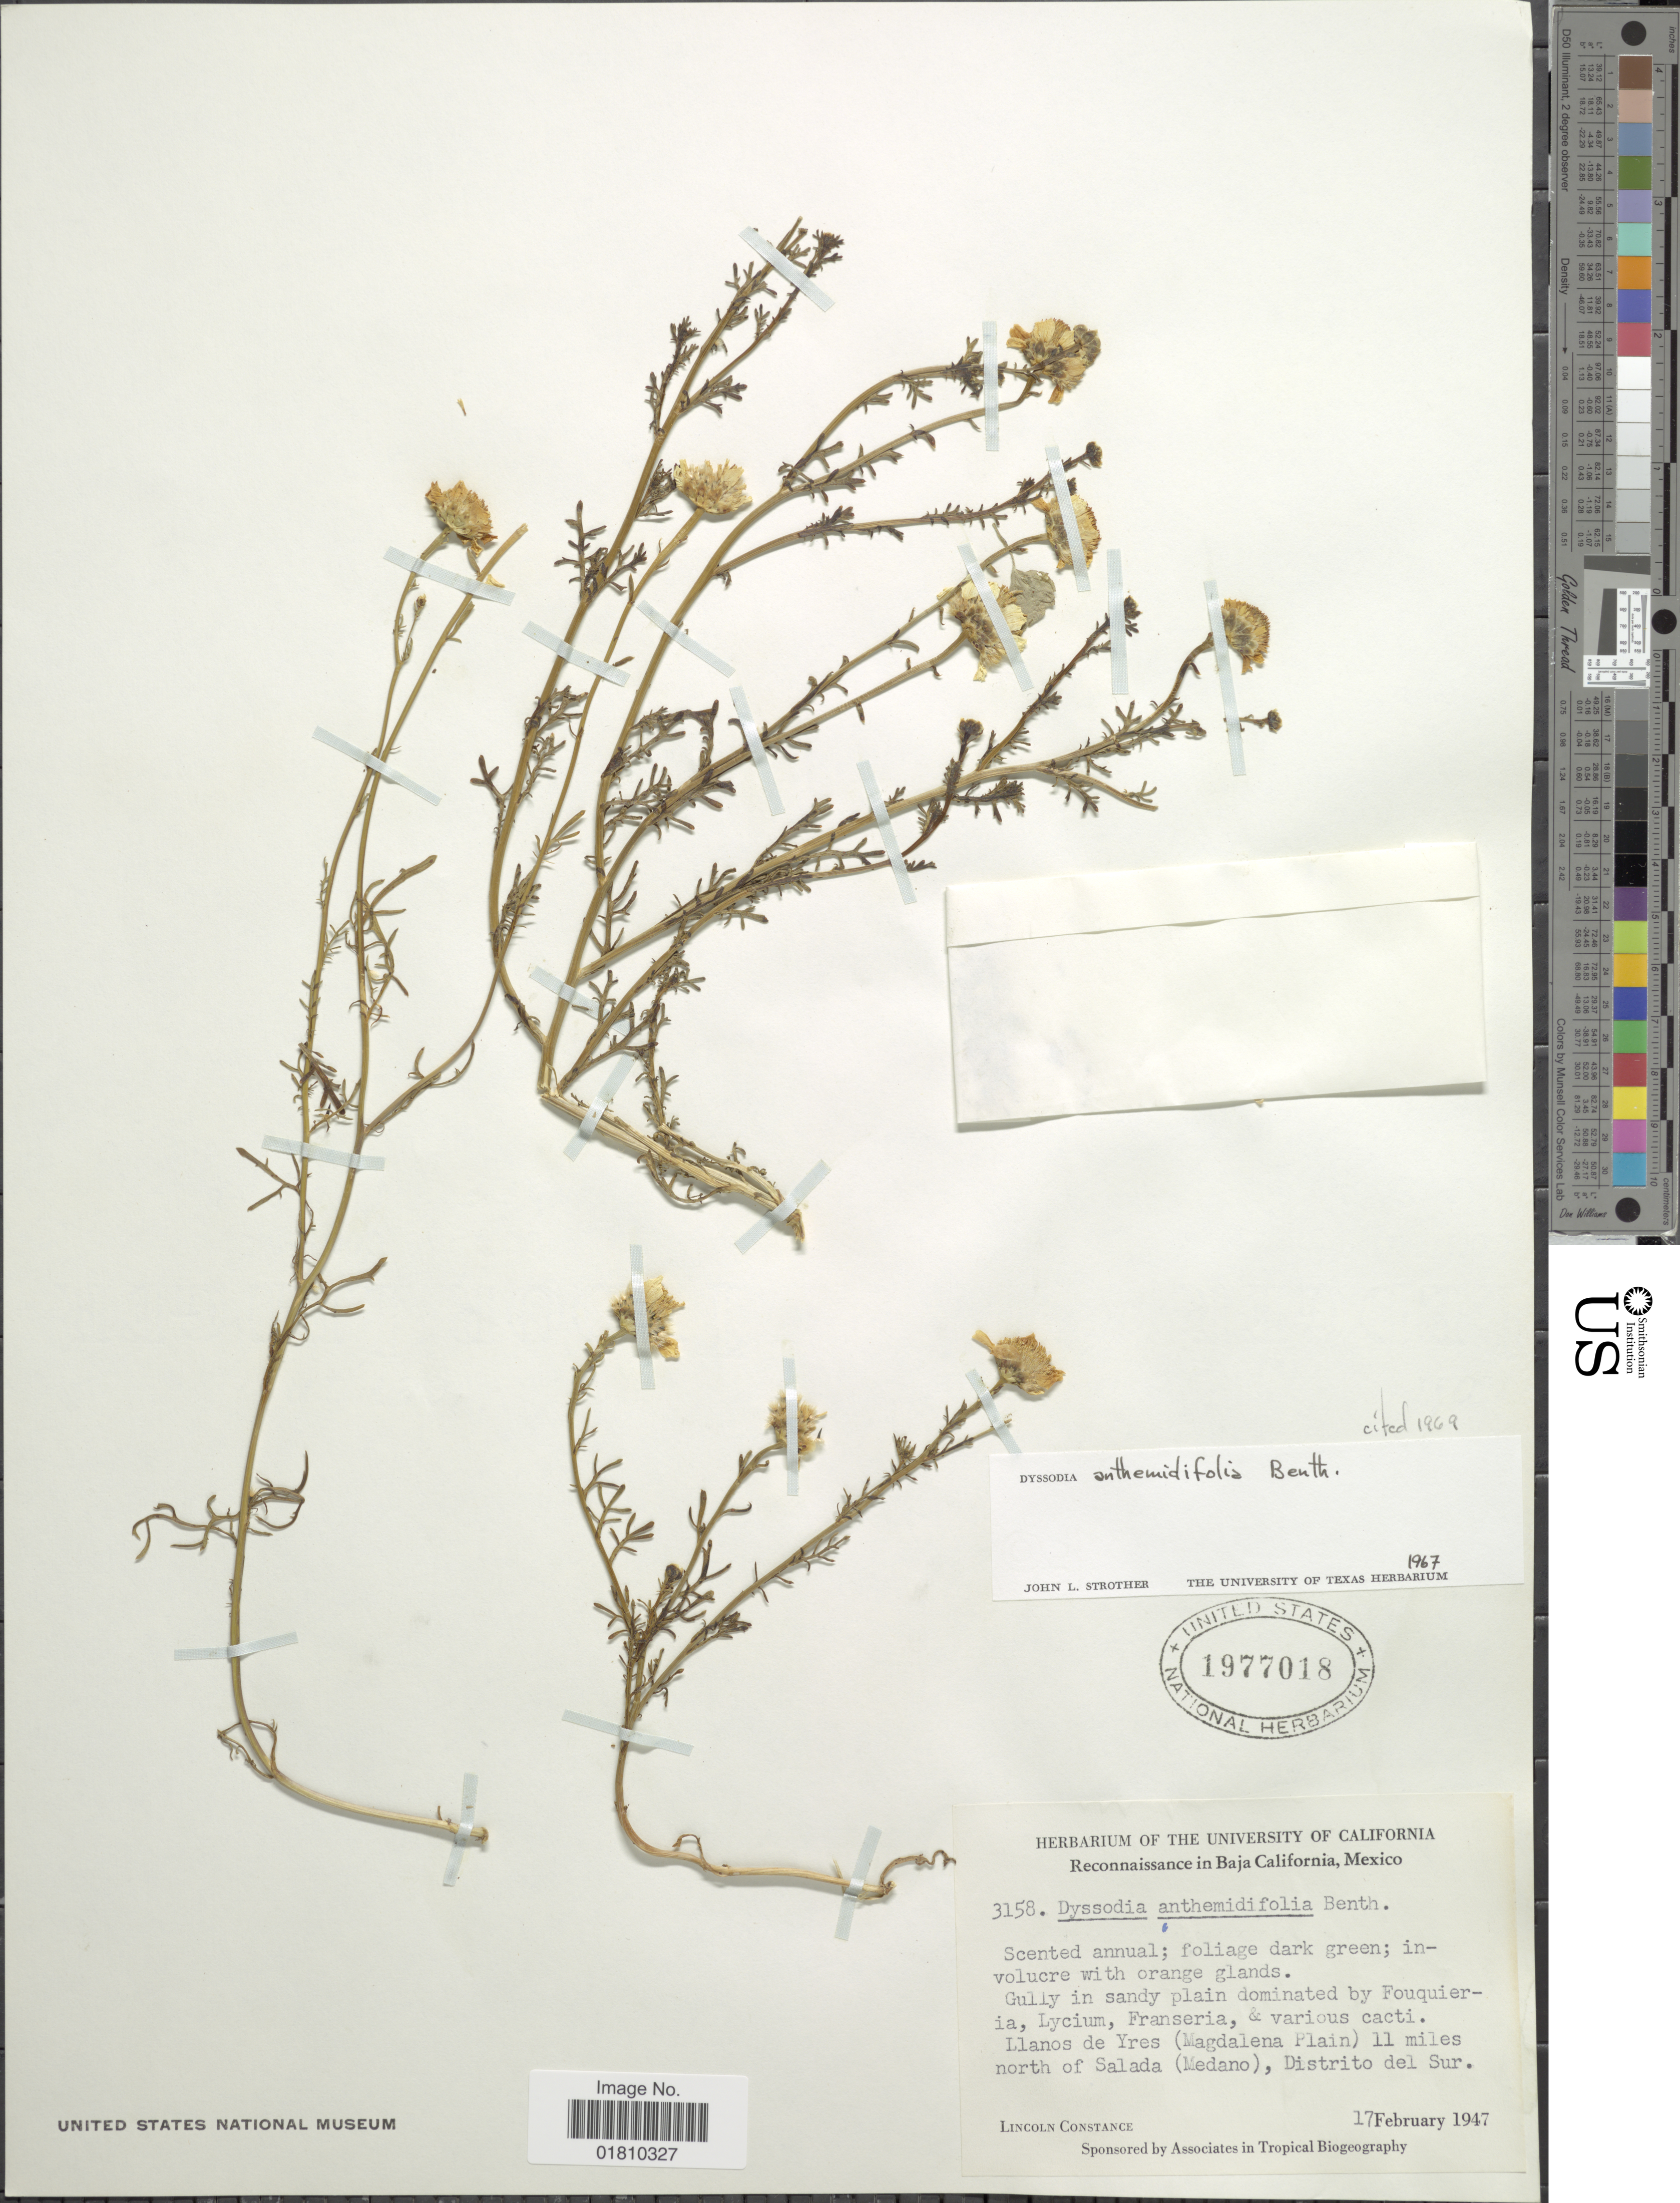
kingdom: Plantae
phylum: Tracheophyta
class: Magnoliopsida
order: Asterales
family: Asteraceae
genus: Boeberastrum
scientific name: Boeberastrum anthemidifolium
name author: Rydb.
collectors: L. Constance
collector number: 3158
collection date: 1947-02-17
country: Mexico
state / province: Baja California Sur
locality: Llanos de Yres (Magdalena Plain) 11 miles north of Salada (Medano), Distrito del Sur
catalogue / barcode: US 1977018